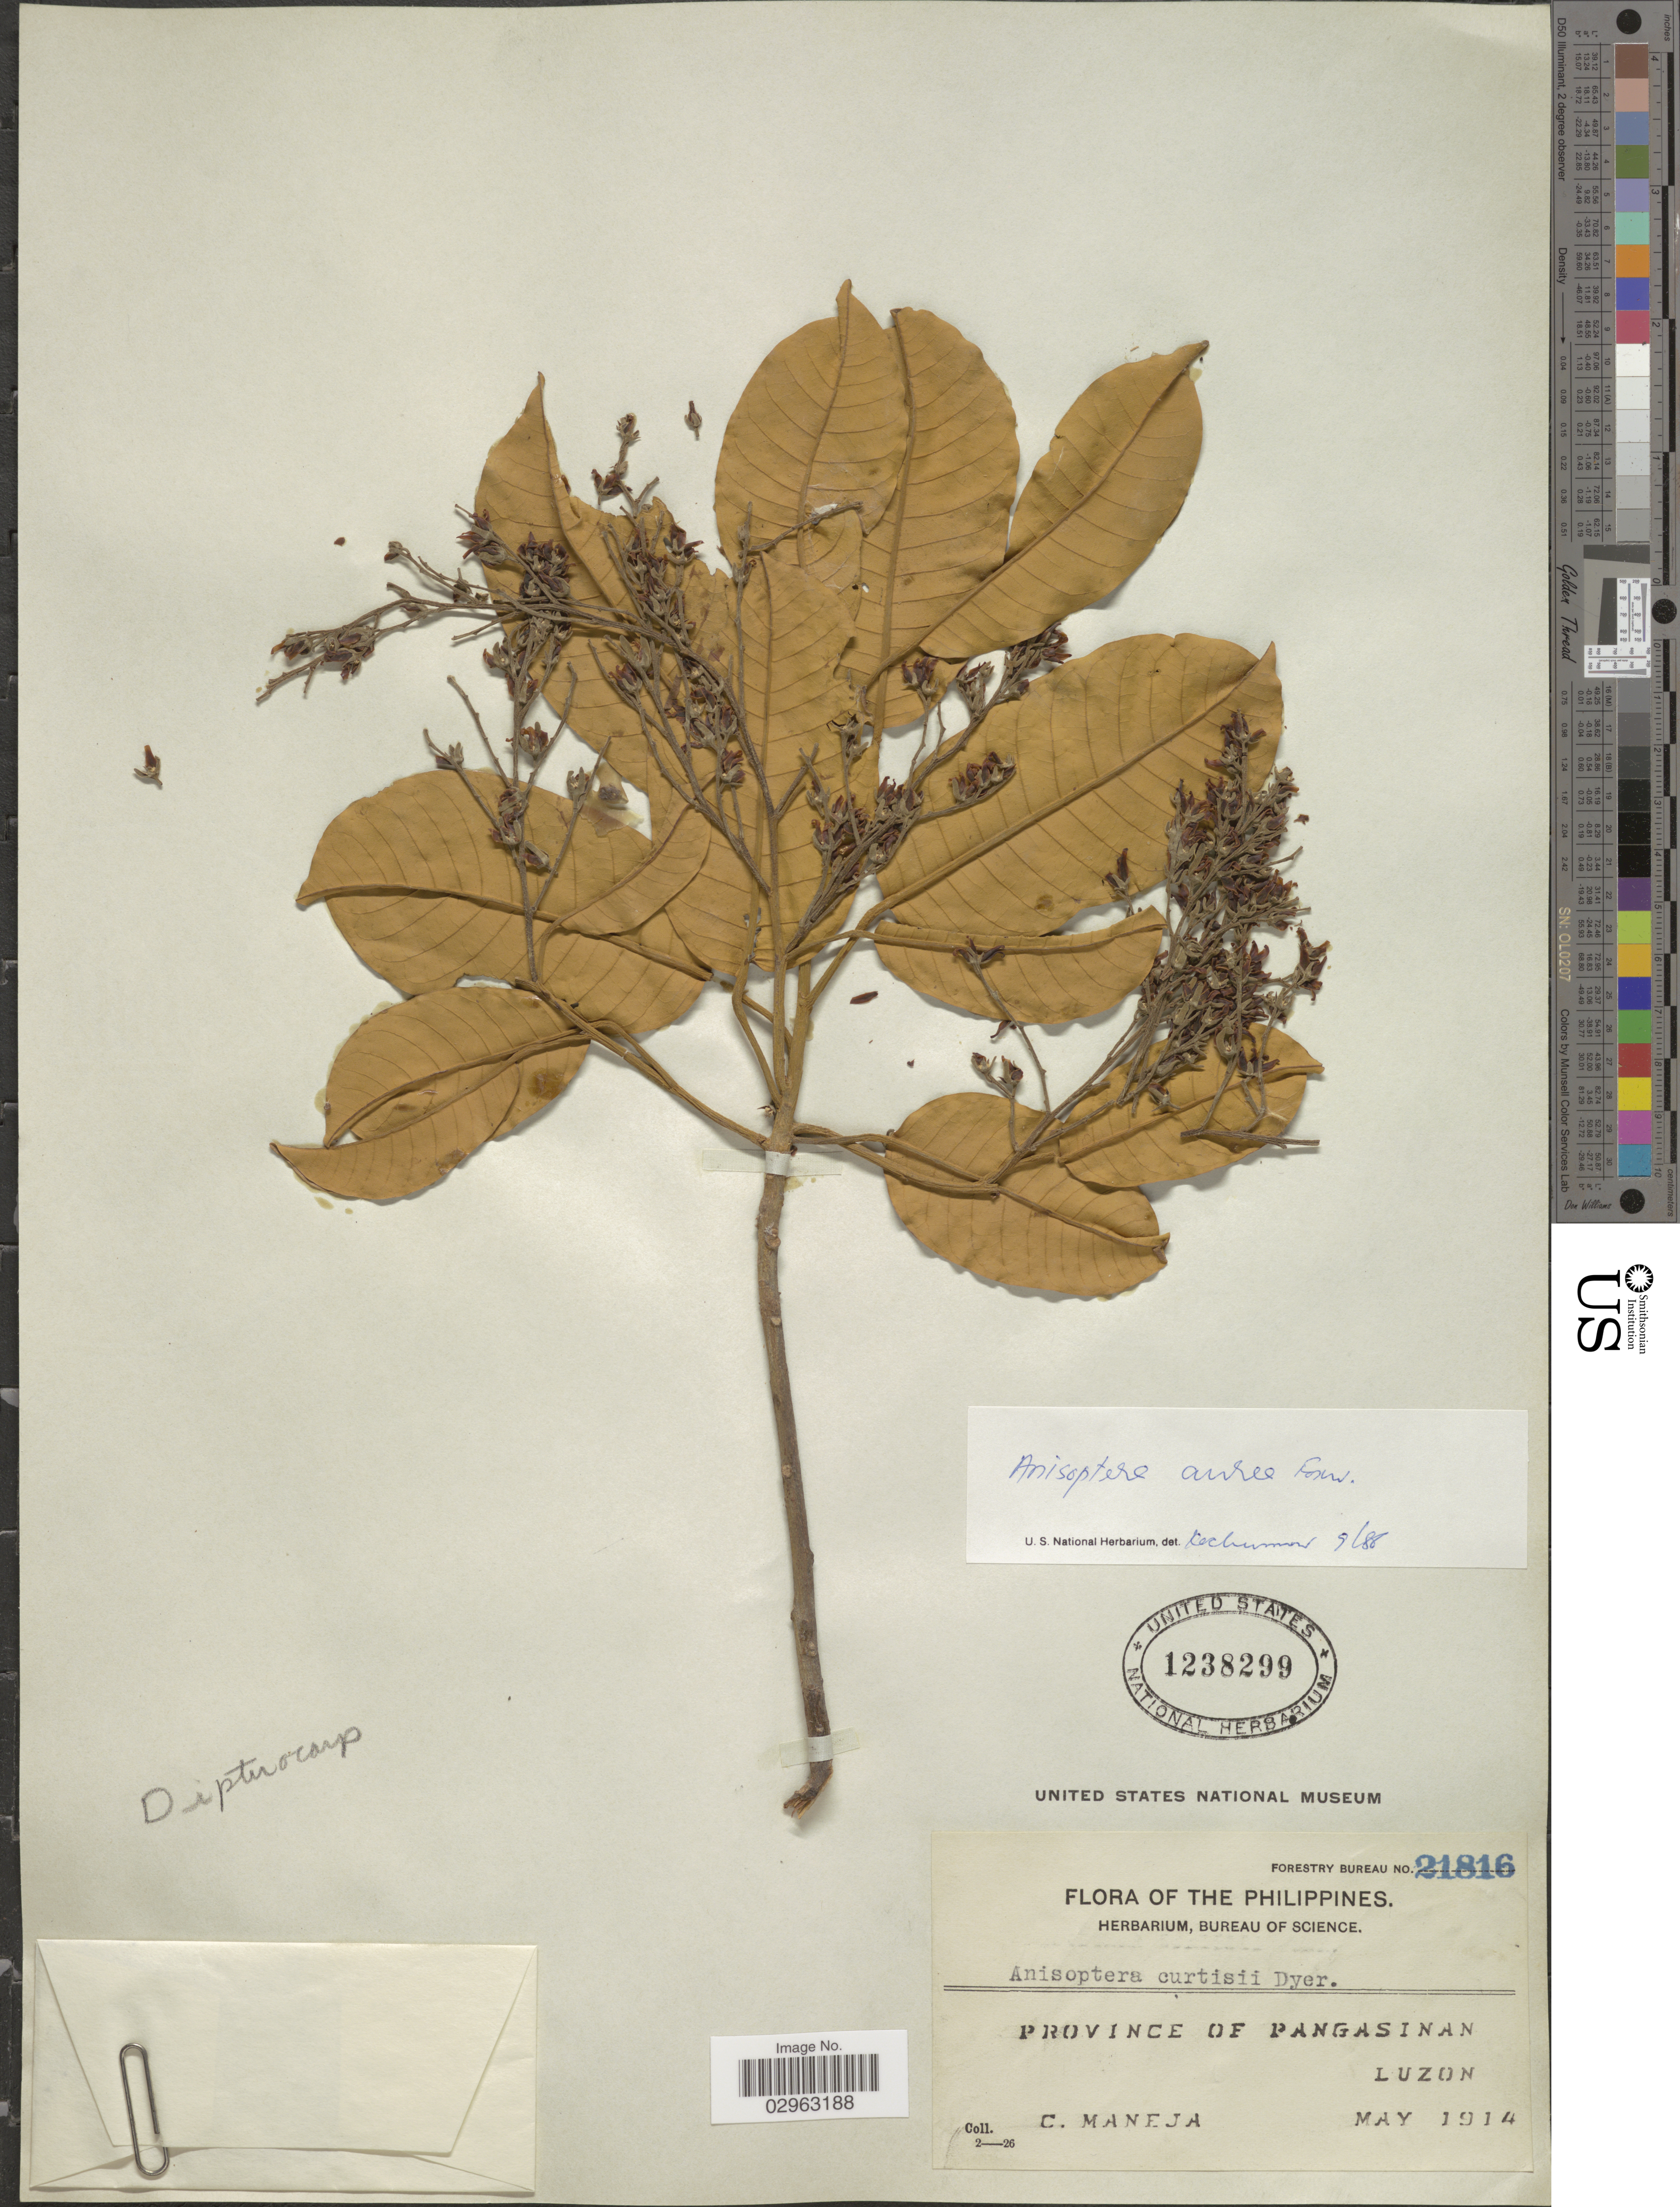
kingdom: Plantae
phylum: Tracheophyta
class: Magnoliopsida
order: Malvales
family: Dipterocarpaceae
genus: Anisoptera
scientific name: Anisoptera aurea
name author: Foxw.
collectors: C. Maneja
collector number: Forestry Bureau 21816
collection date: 1914-05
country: Philippines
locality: Province of Pangasinan, Luzon.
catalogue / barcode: US 1238299